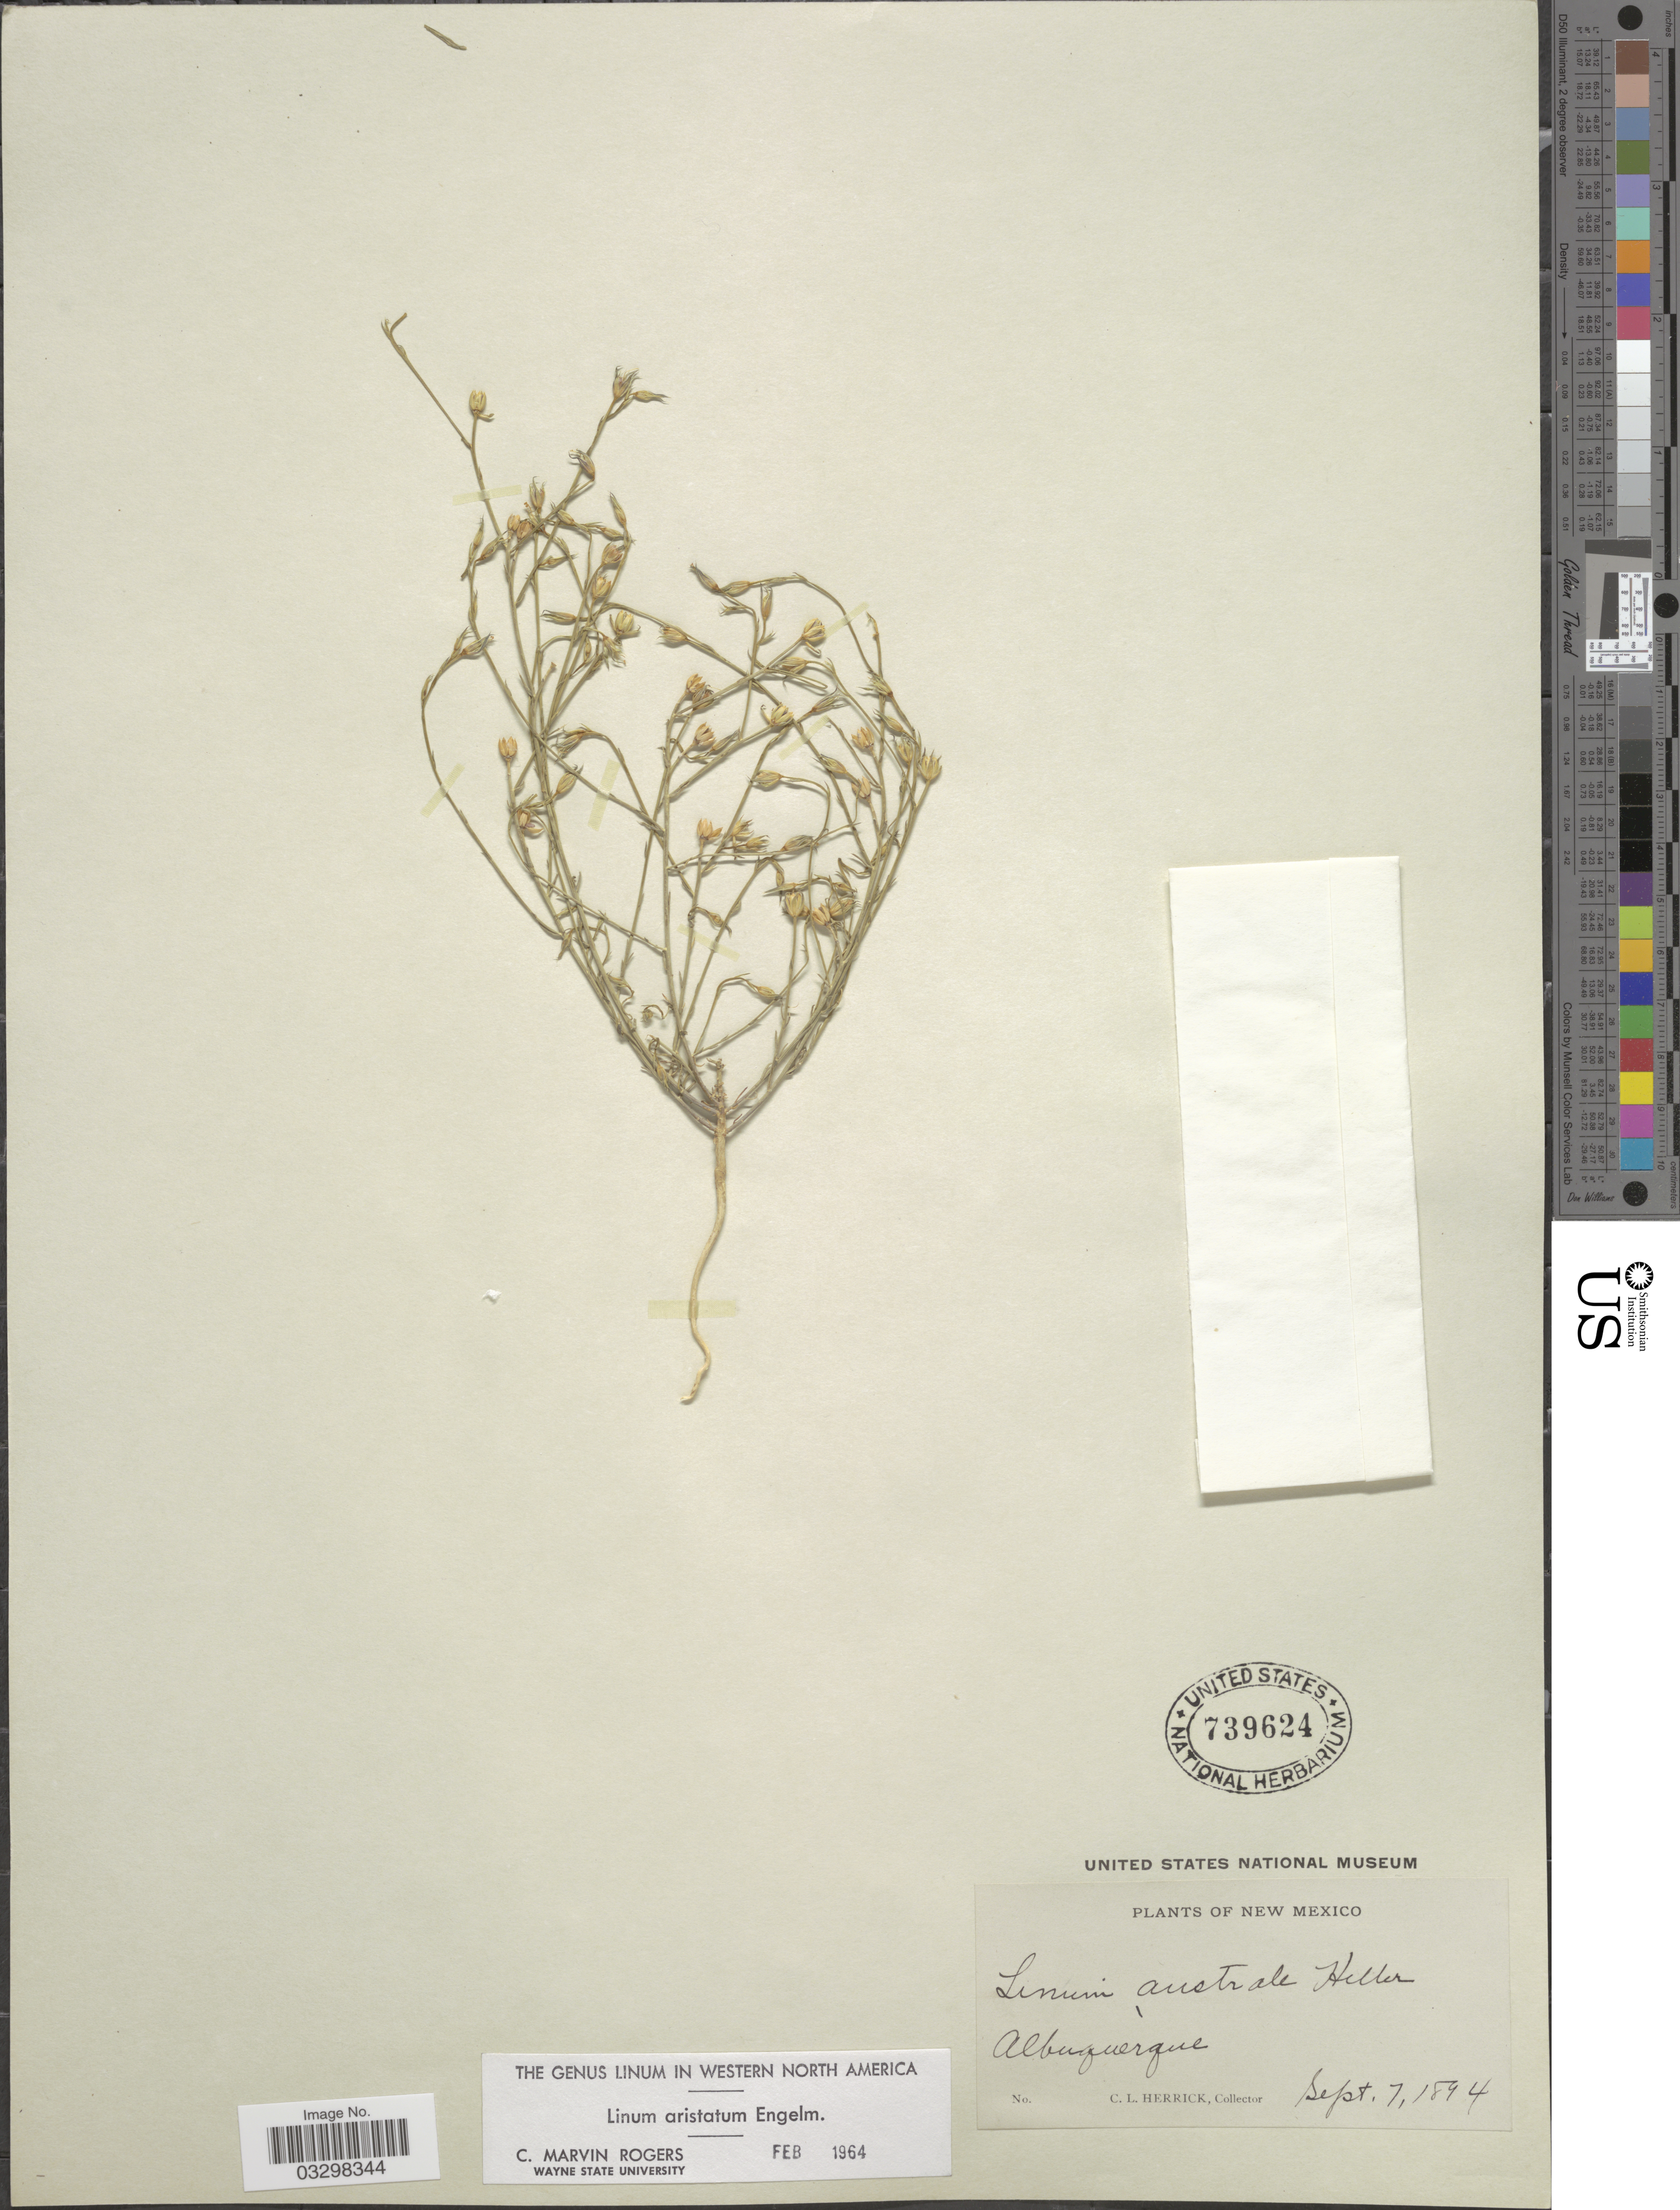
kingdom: Plantae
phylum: Tracheophyta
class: Magnoliopsida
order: Malpighiales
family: Linaceae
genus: Linum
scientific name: Linum aristatum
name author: Engelm.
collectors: C. Herrick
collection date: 1894-09-07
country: United States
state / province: New Mexico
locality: Albuquerque.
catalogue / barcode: US 739624